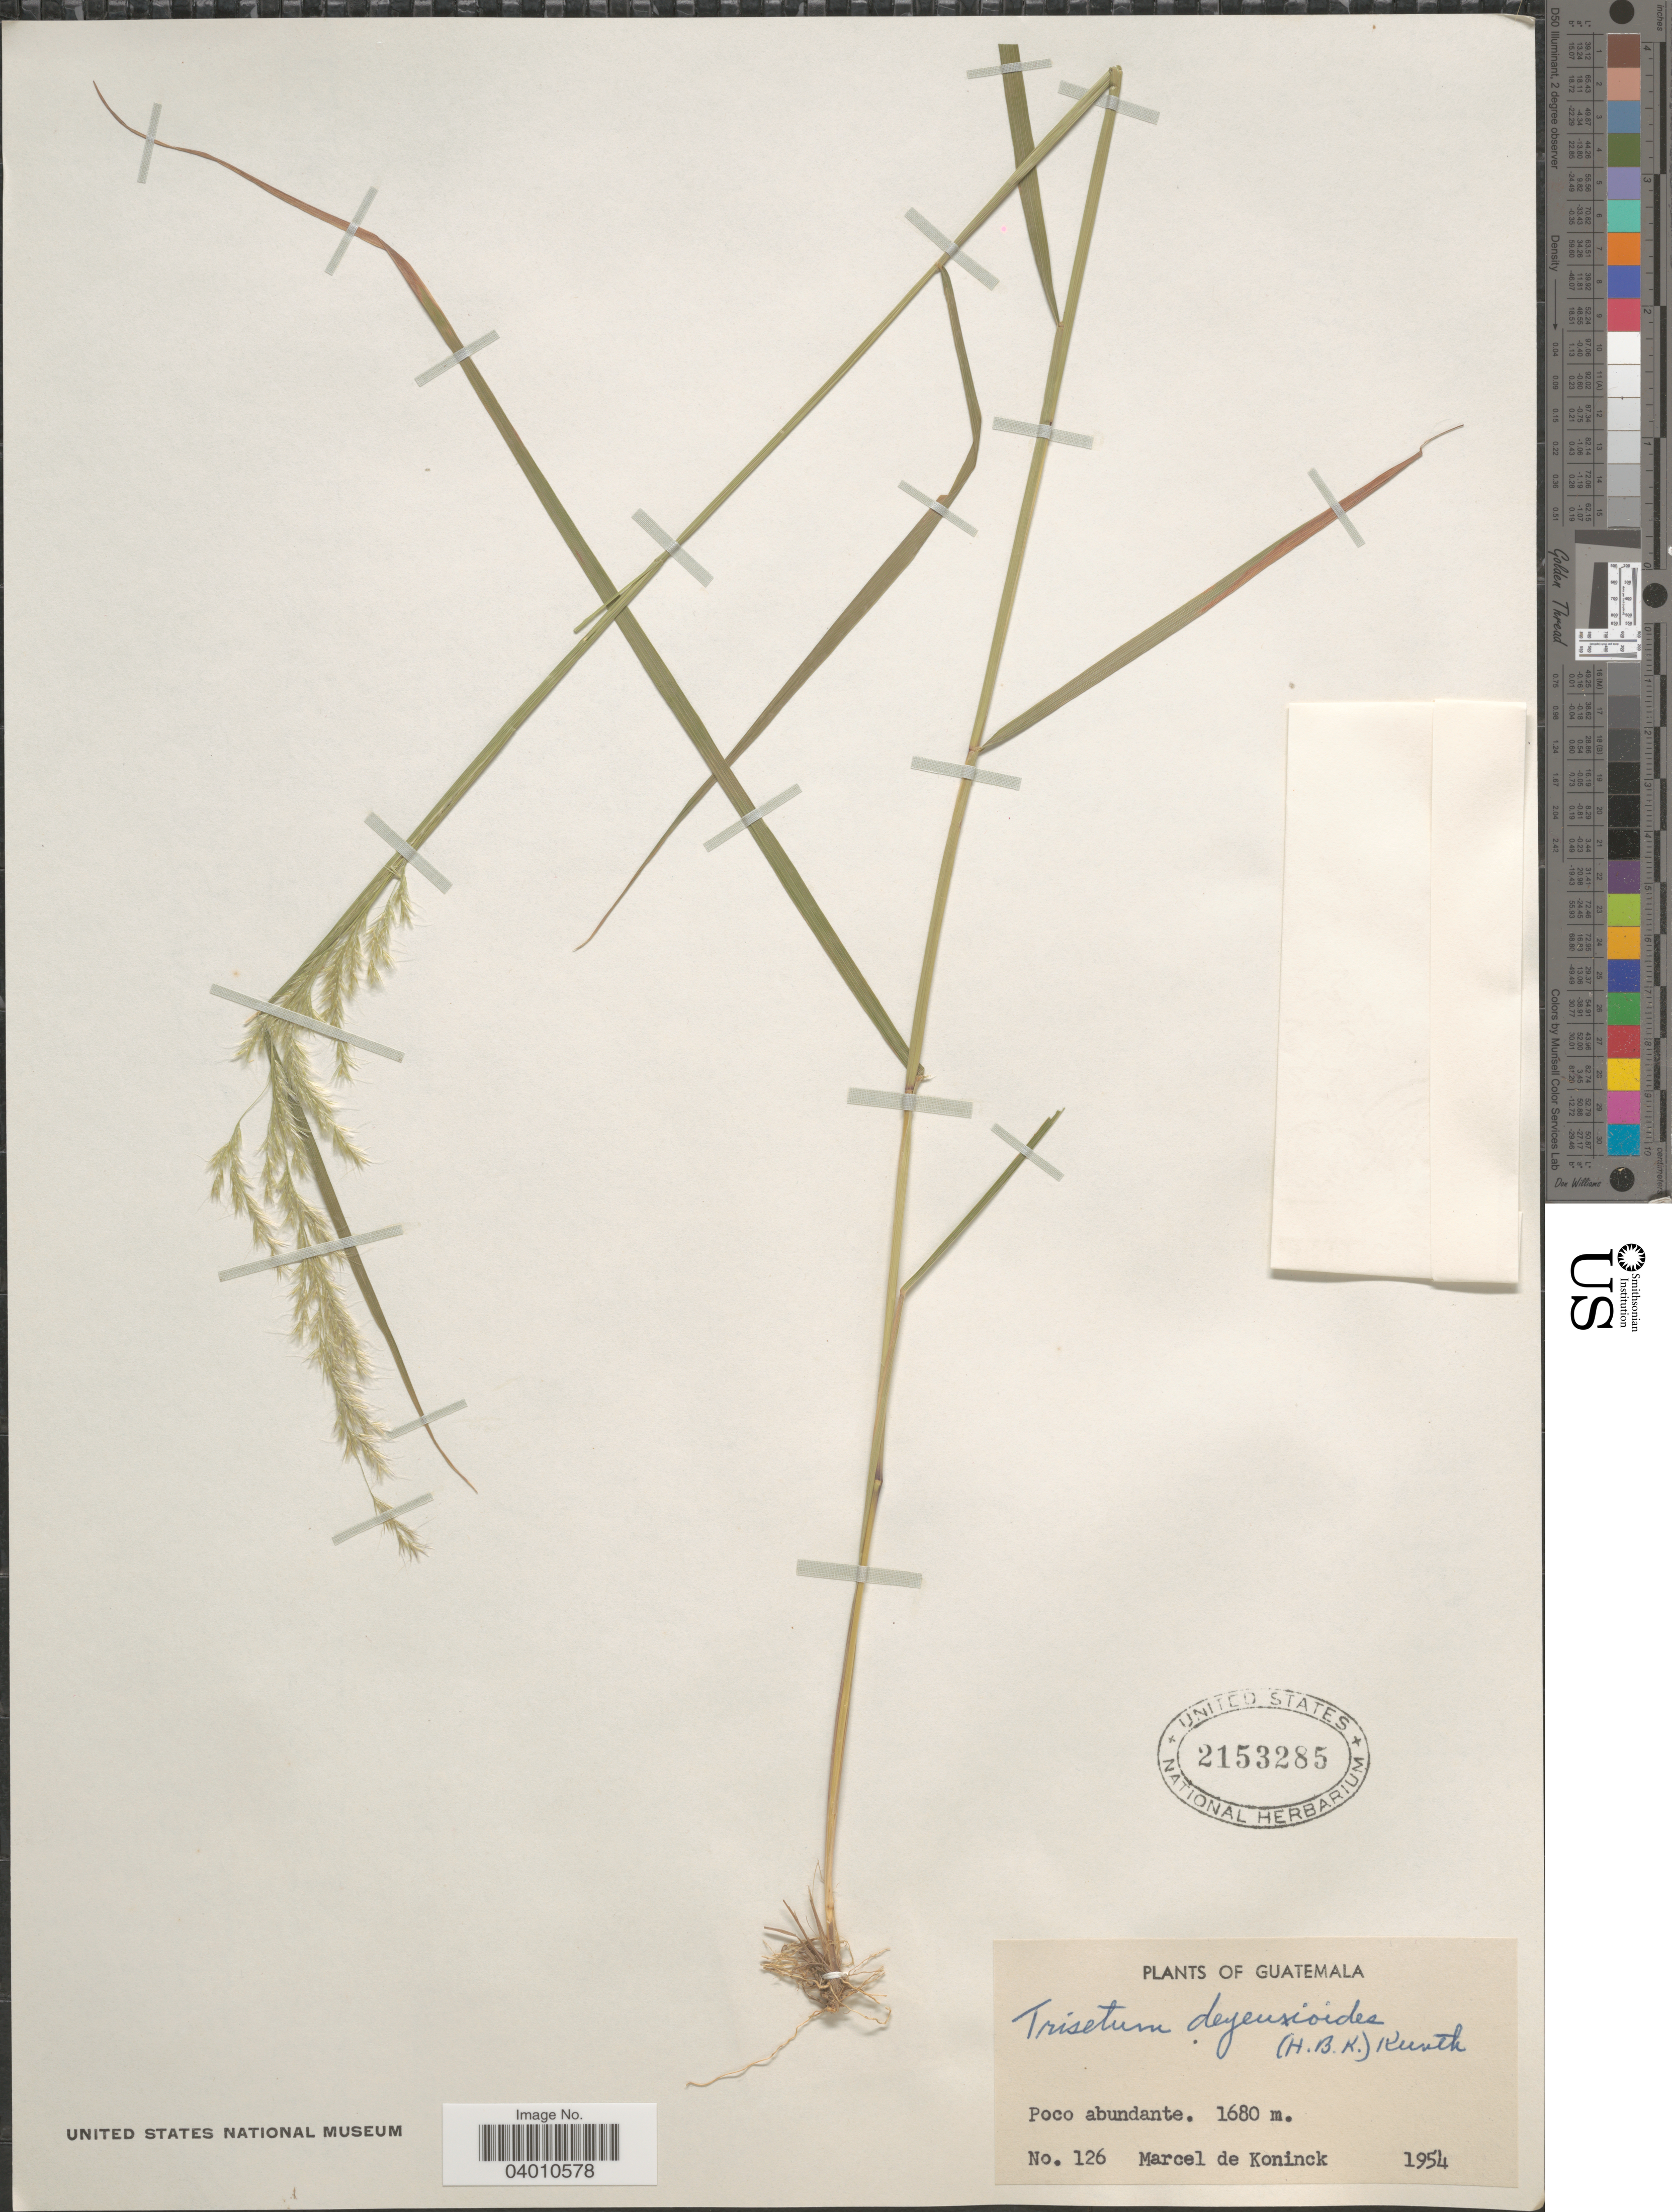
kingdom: Plantae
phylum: Tracheophyta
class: Liliopsida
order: Poales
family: Poaceae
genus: Peyritschia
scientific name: Peyritschia deyeuxioides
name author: (Kunth) Finot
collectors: M. Koninck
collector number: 126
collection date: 1954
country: Guatemala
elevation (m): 1680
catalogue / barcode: US 2153285